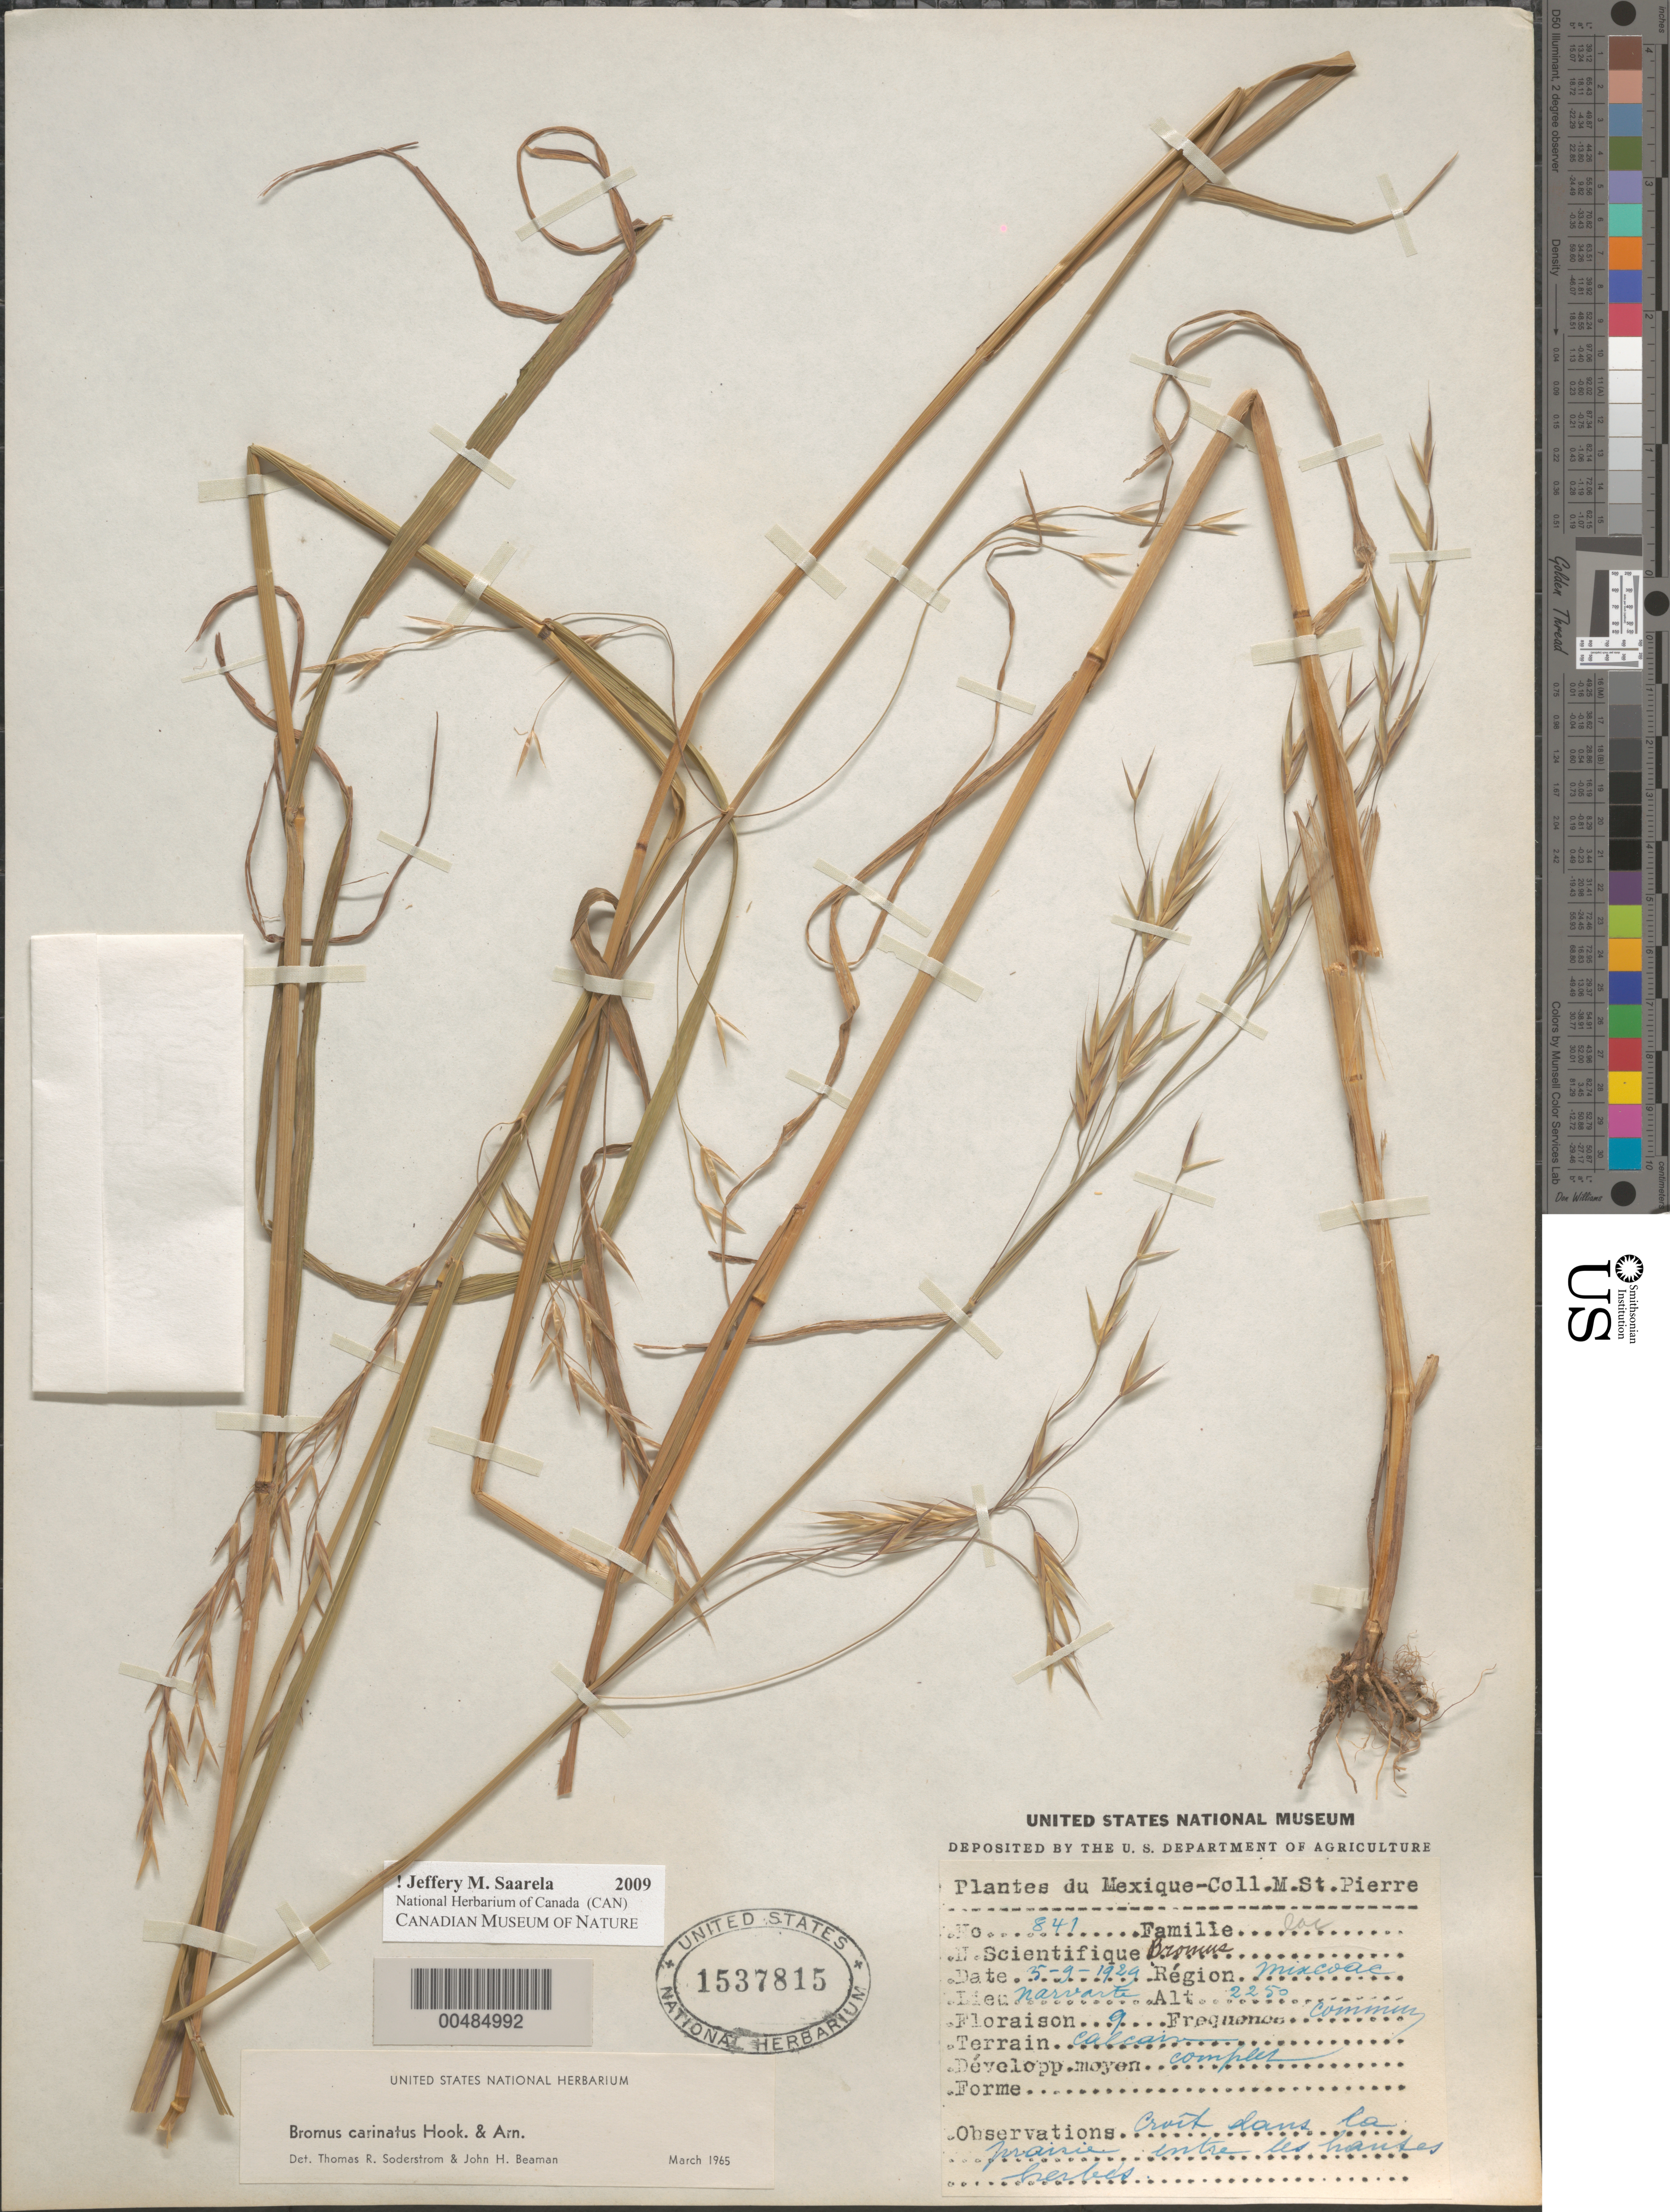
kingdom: Plantae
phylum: Tracheophyta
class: Liliopsida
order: Poales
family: Poaceae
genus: Bromus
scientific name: Bromus carinatus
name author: Hook. & Arn.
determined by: Soderstrom, T. R.; Beaman, J. H.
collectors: M. Saint-Pierre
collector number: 841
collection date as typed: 5 Sep 1929 or 9 May 1929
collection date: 1929-05-09 or 1929-09-05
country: Mexico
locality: Mixcoac, Narvarte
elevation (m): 2250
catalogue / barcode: US 1537815